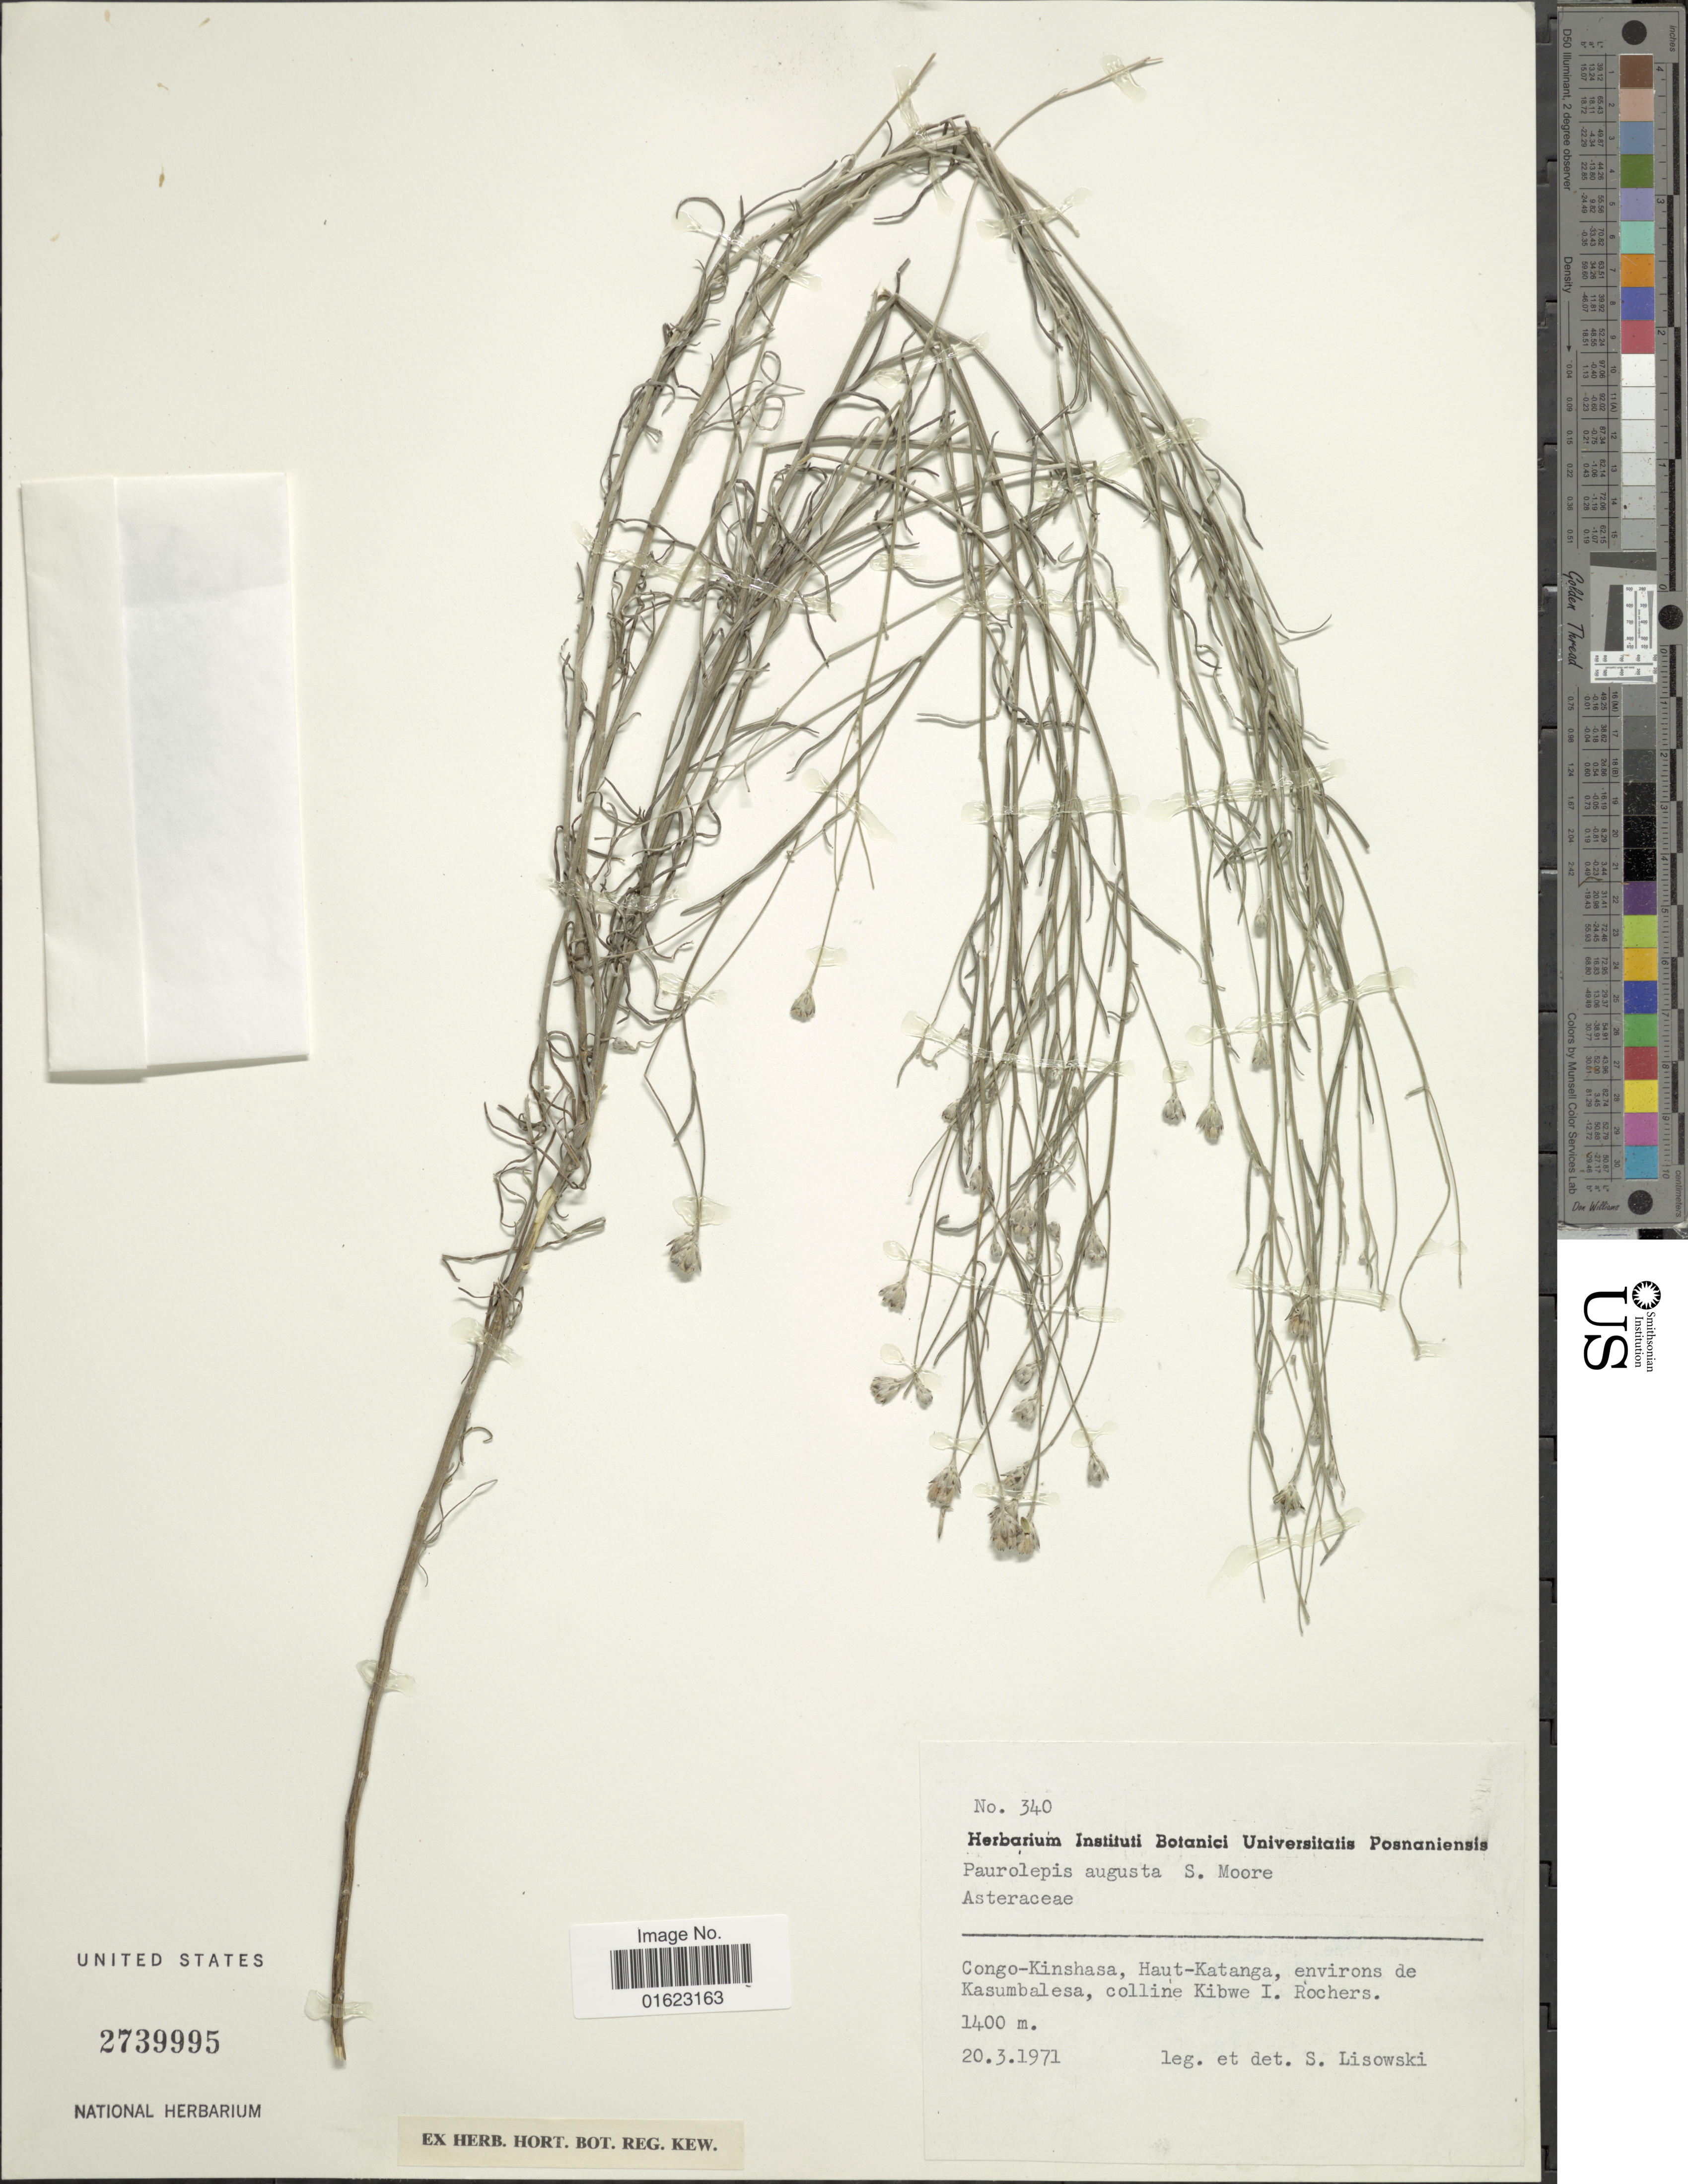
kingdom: Plantae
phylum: Tracheophyta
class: Magnoliopsida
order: Asterales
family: Asteraceae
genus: Paurolepis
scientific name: Paurolepis angusta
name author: S. Moore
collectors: S. Lisowski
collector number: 340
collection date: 1971-03-20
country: Congo, Democratic Republic of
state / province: Kinshasa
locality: Congo - Kinshasa,Haut-Katanga, environs de Kasumbalesa, colline Kibwe I Rochers.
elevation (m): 1400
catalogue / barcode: US 2739995